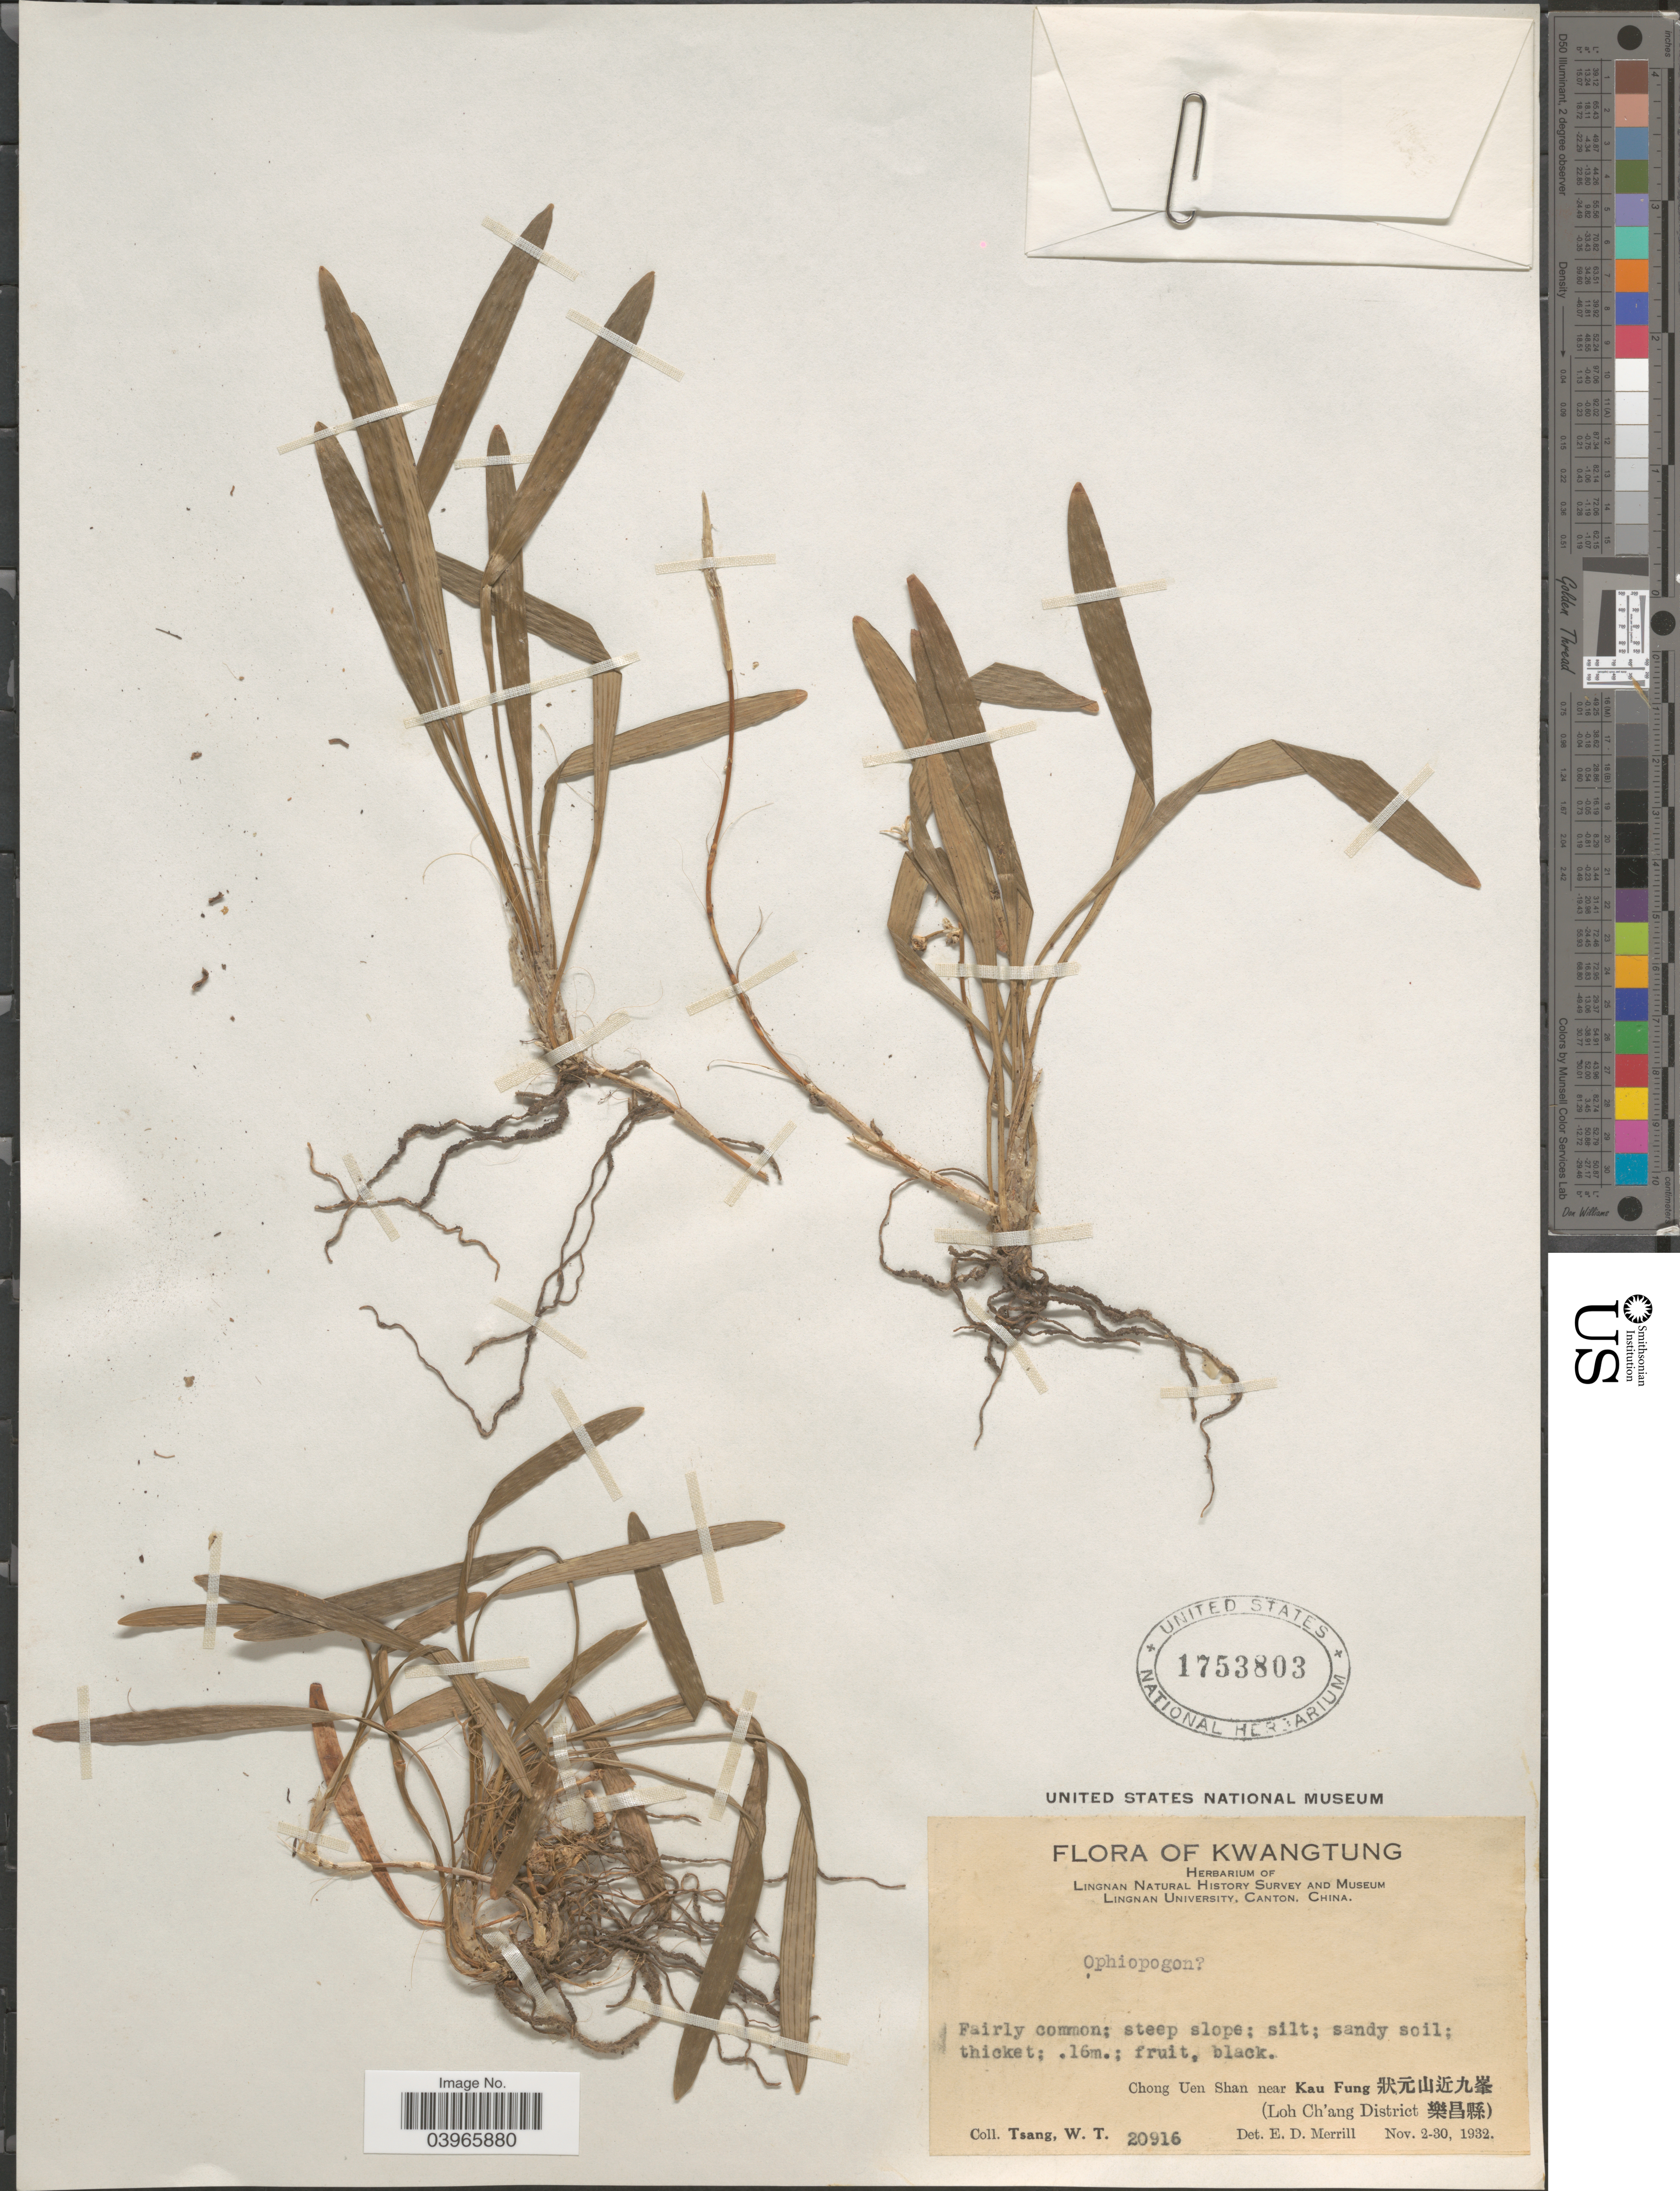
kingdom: Plantae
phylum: Tracheophyta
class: Liliopsida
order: Asparagales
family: Asparagaceae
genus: Ophiopogon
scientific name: Ophiopogon sp.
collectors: W. T. Tsang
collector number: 20916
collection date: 1932-11-02/1932-11-30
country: China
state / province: Guangdong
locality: Kwangtung. Chong Uen Shan near Kau Fung X. (Loh Ch'ang District X).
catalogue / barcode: US 1753803